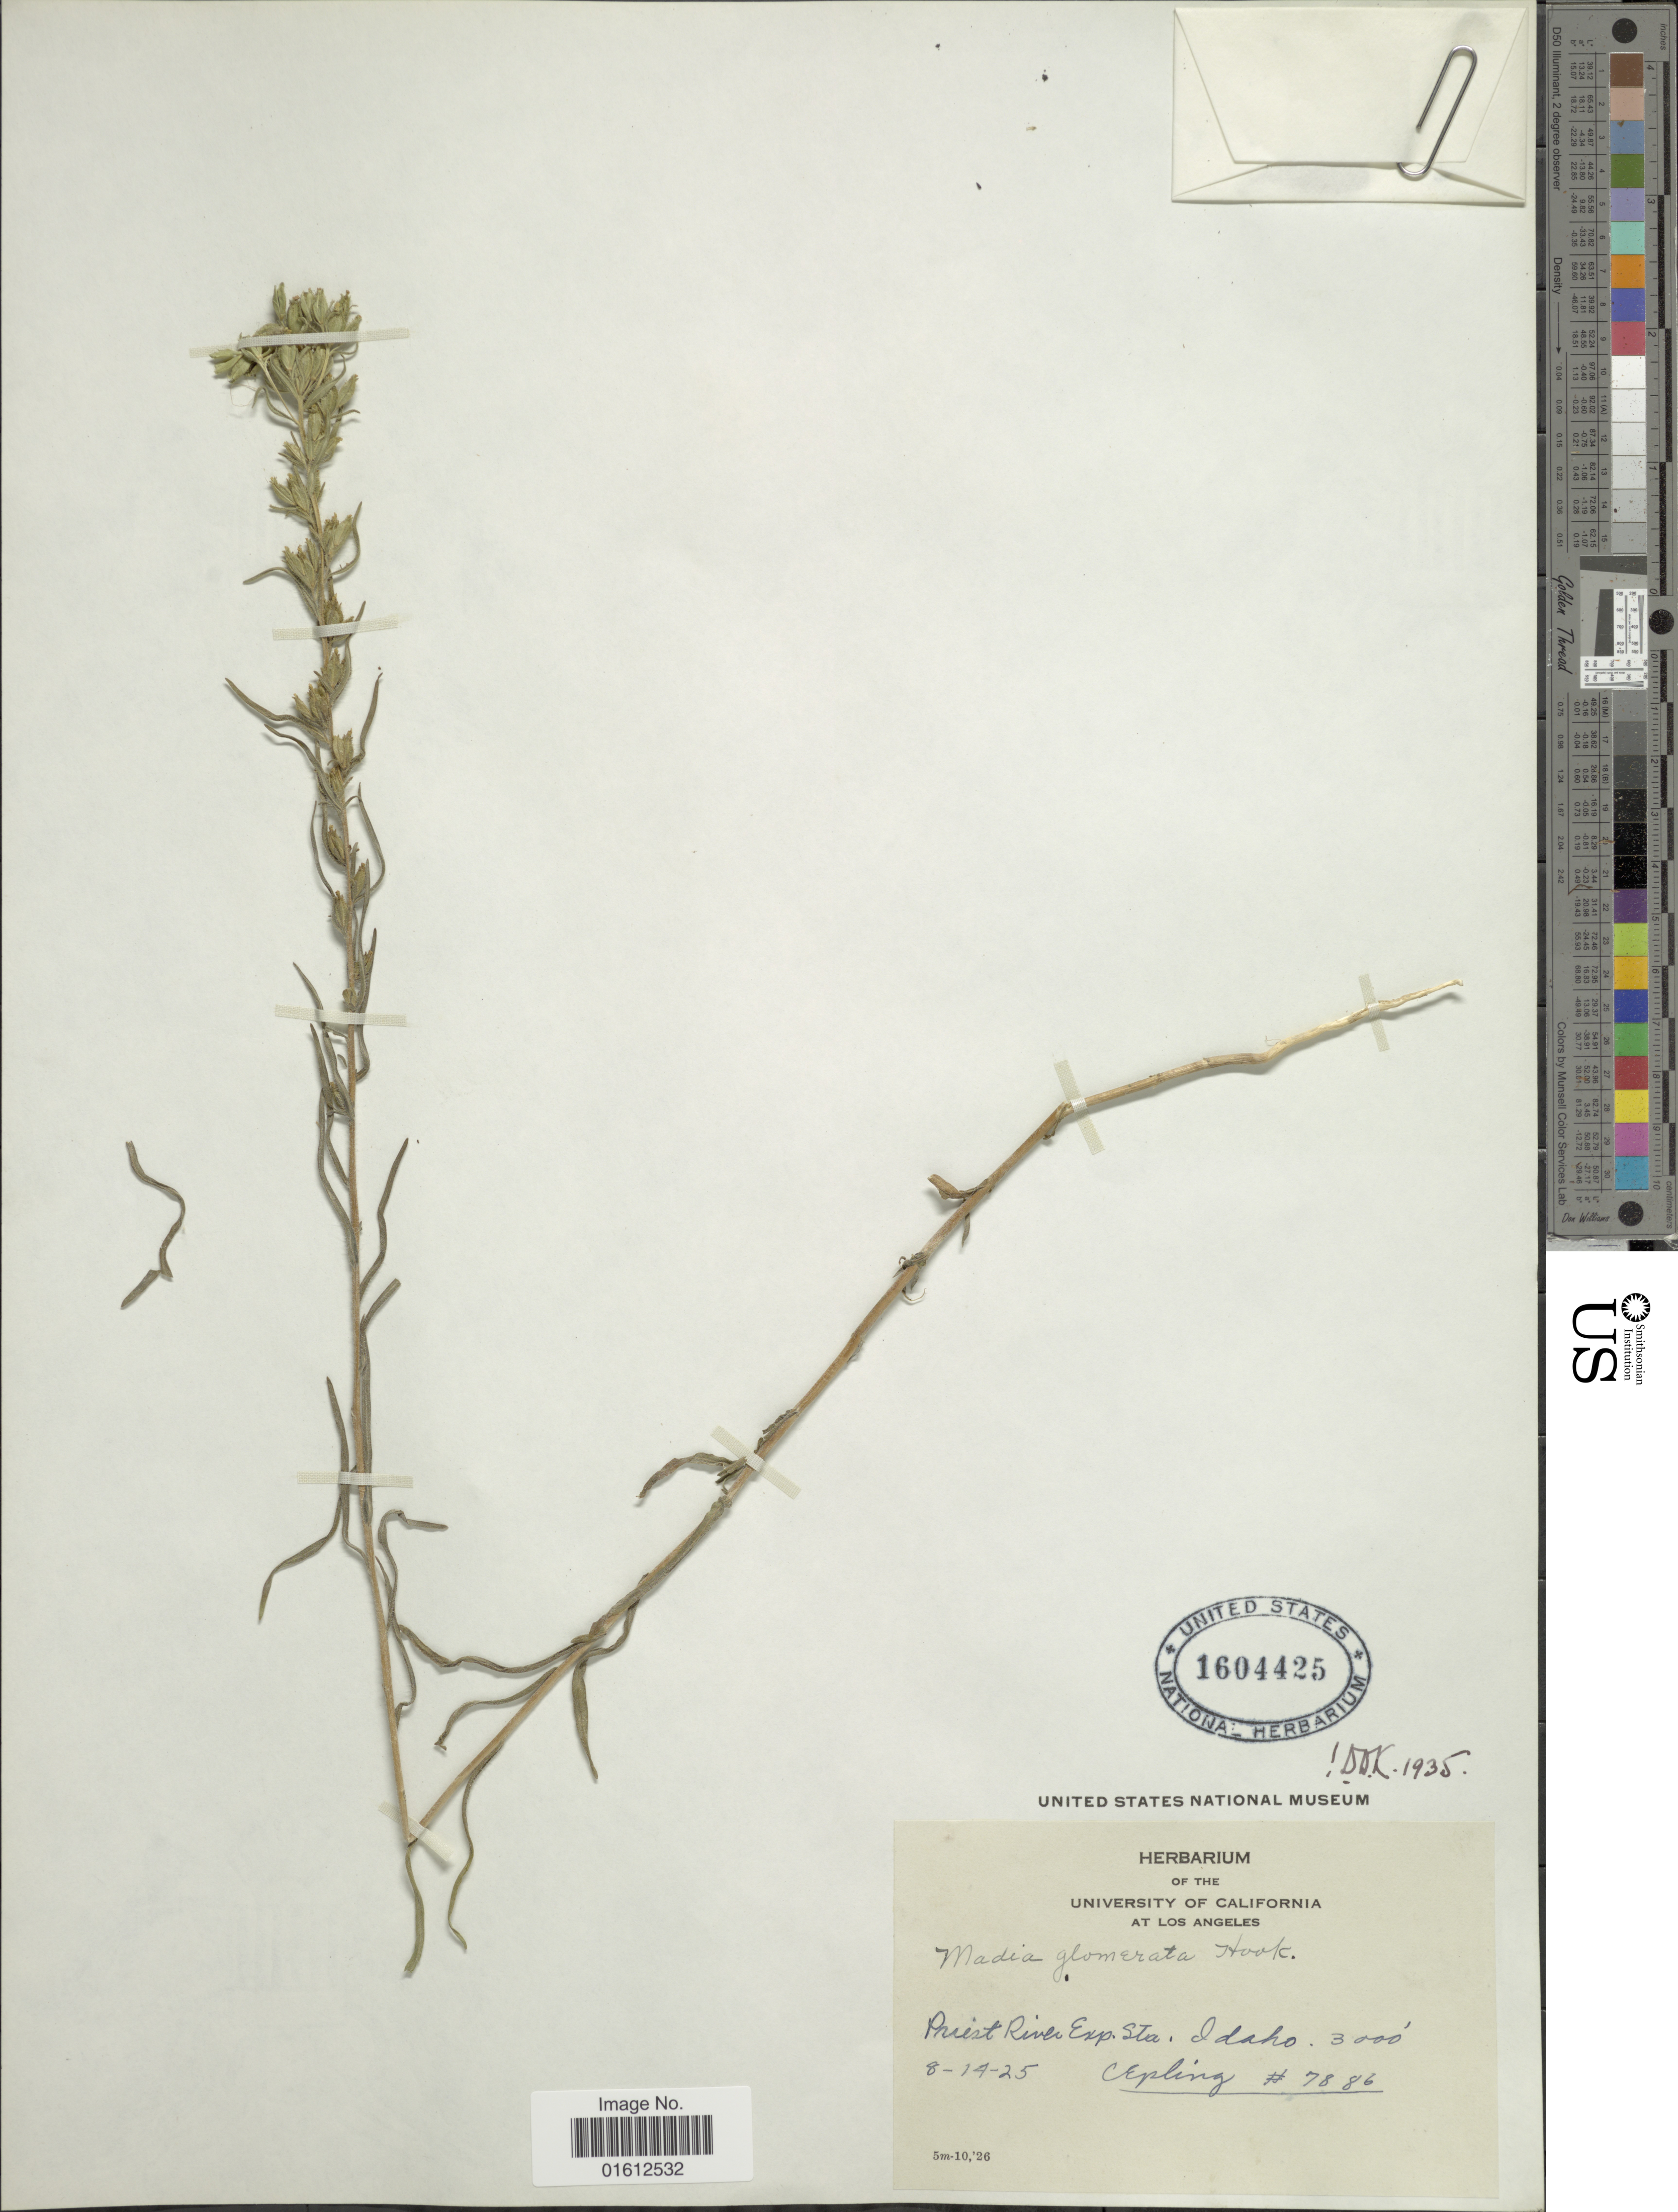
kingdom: Plantae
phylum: Tracheophyta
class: Magnoliopsida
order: Asterales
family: Asteraceae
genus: Madia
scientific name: Madia glomerata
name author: Hook.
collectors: C. C. Epling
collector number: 7886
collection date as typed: Transcribed d/m/y: 14/8/25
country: United States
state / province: Idaho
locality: Priest River Exp. Sta. Idaho.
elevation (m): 914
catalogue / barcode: US 1604425